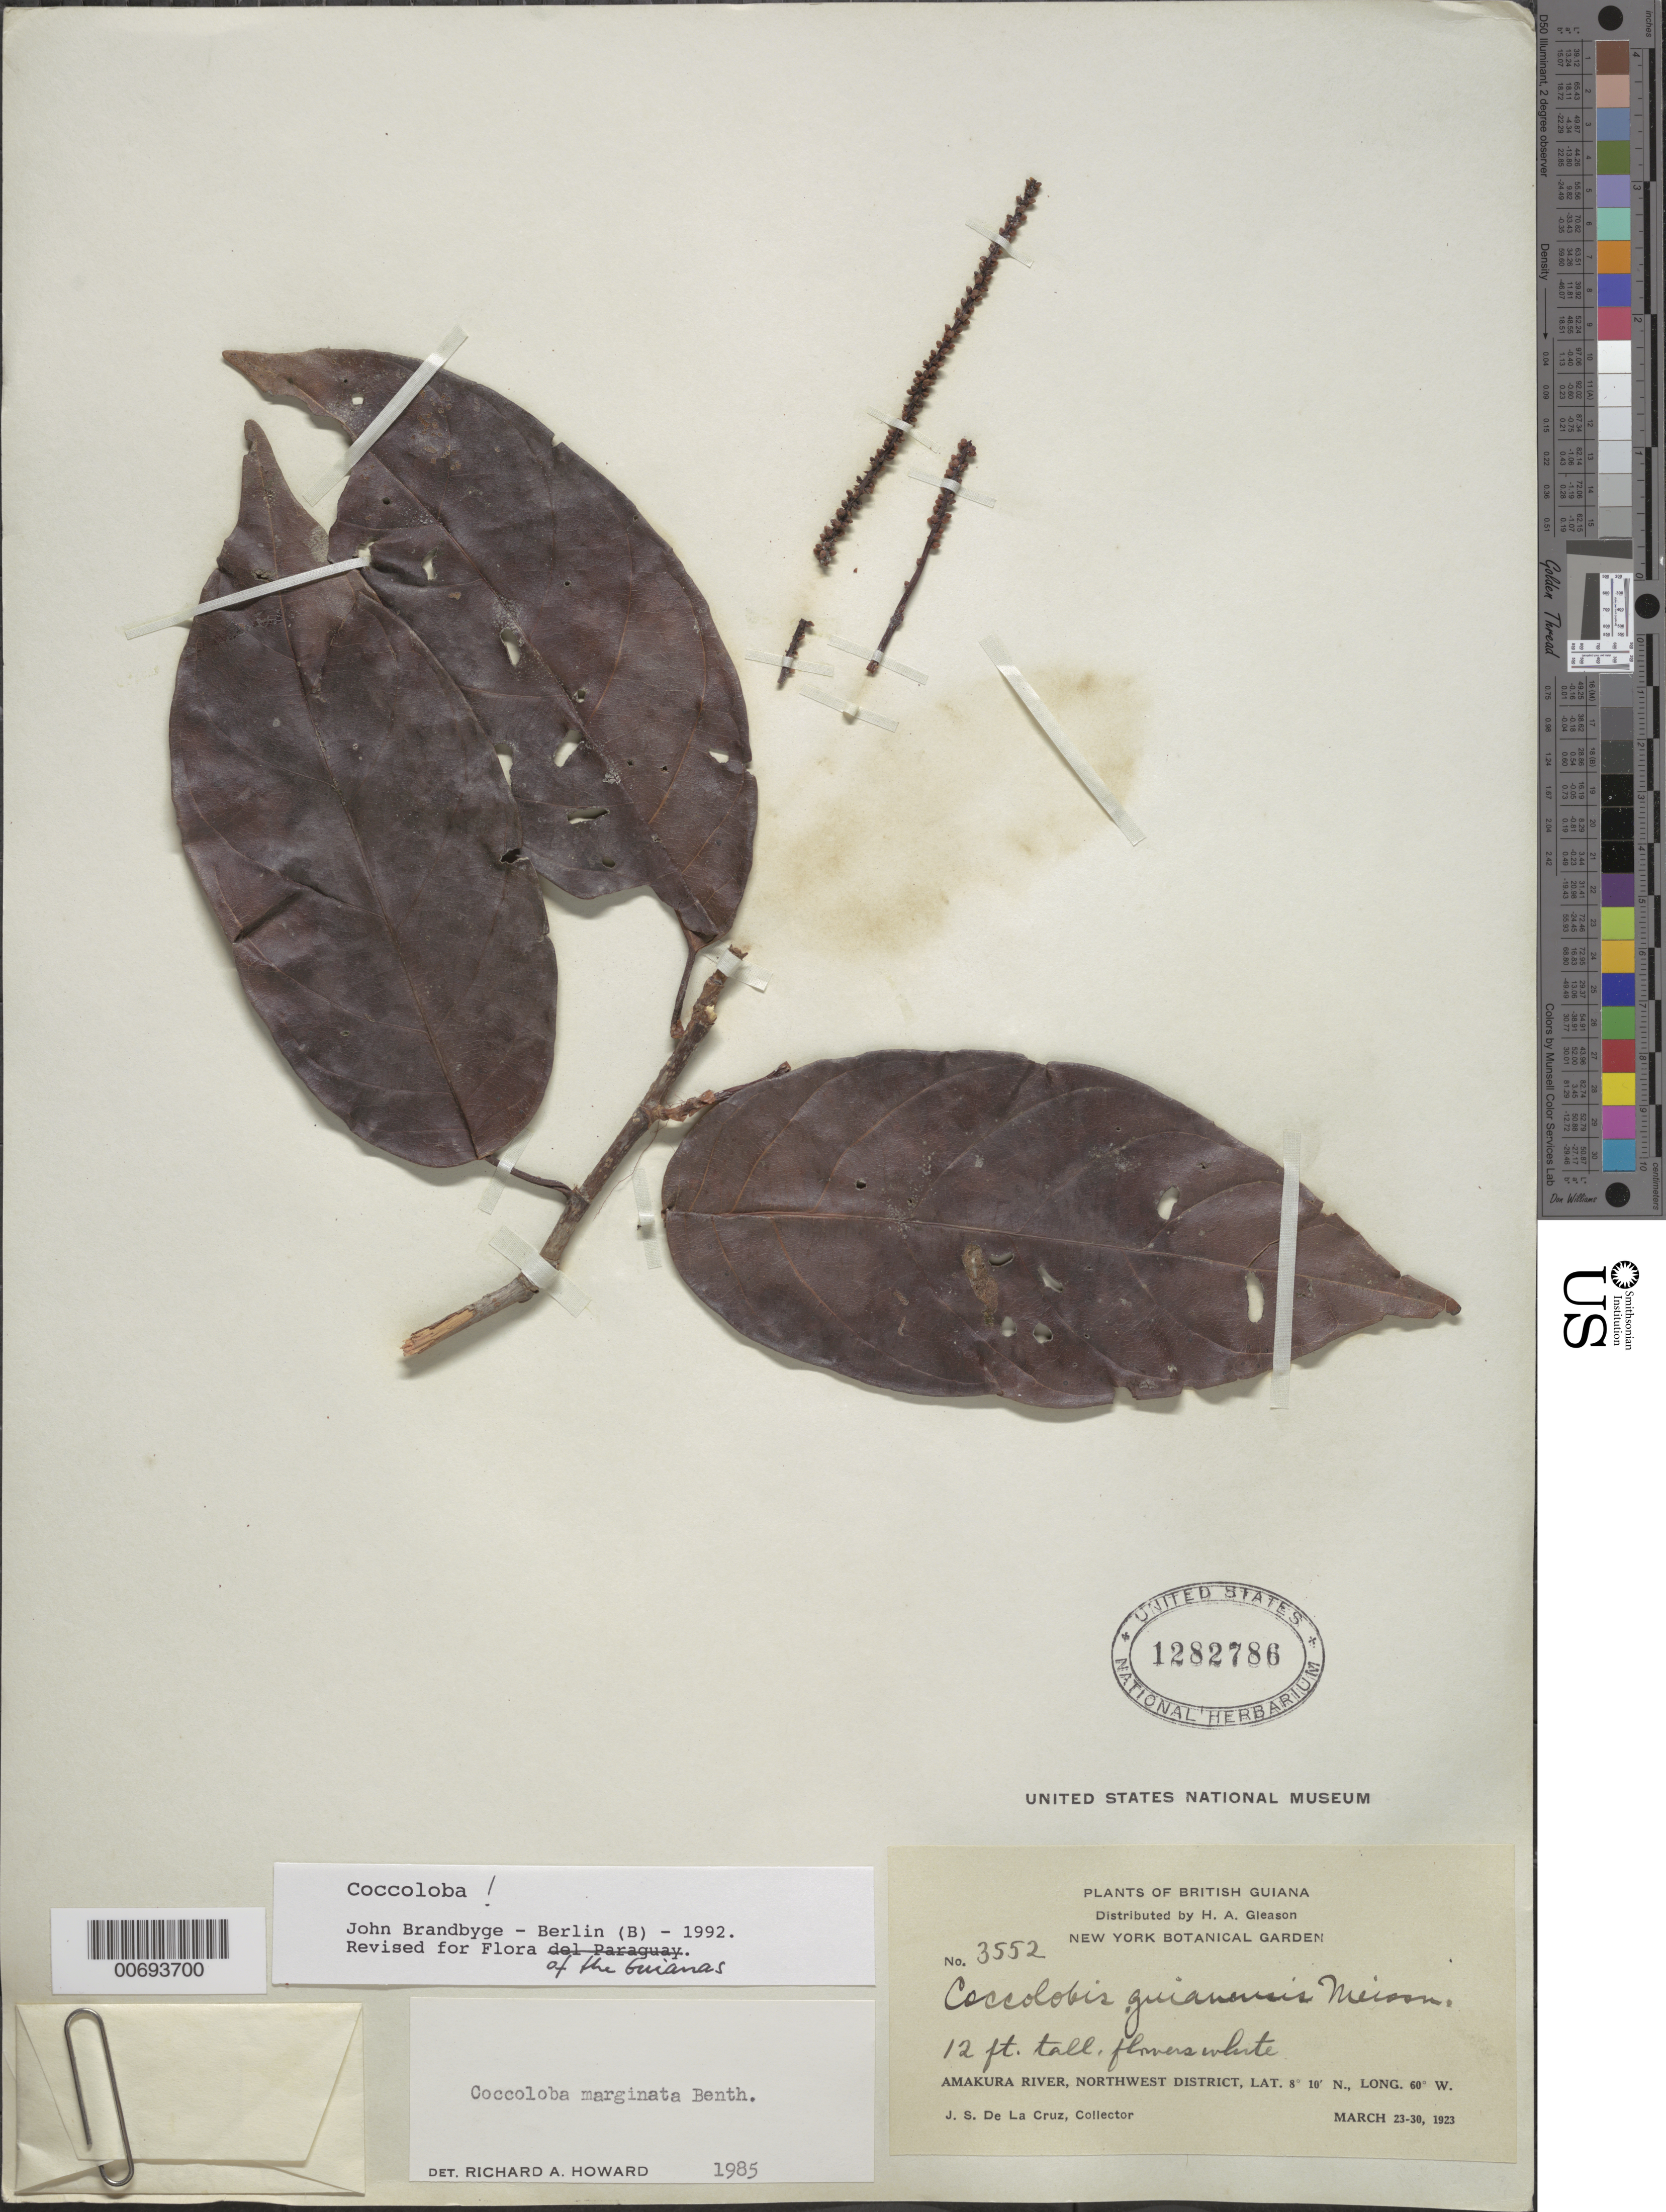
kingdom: Plantae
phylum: Tracheophyta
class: Magnoliopsida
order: Caryophyllales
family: Polygonaceae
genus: Coccoloba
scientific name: Coccoloba marginata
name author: Benth.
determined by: Brandbyge, J.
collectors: J. S. de la Cruz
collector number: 3552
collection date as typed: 23-Mar-23 to 30-Mar-23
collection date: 1923-03-23/1923-03-30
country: Guyana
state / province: Barima-Waini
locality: Amakura R., NW District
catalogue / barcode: US 1282786